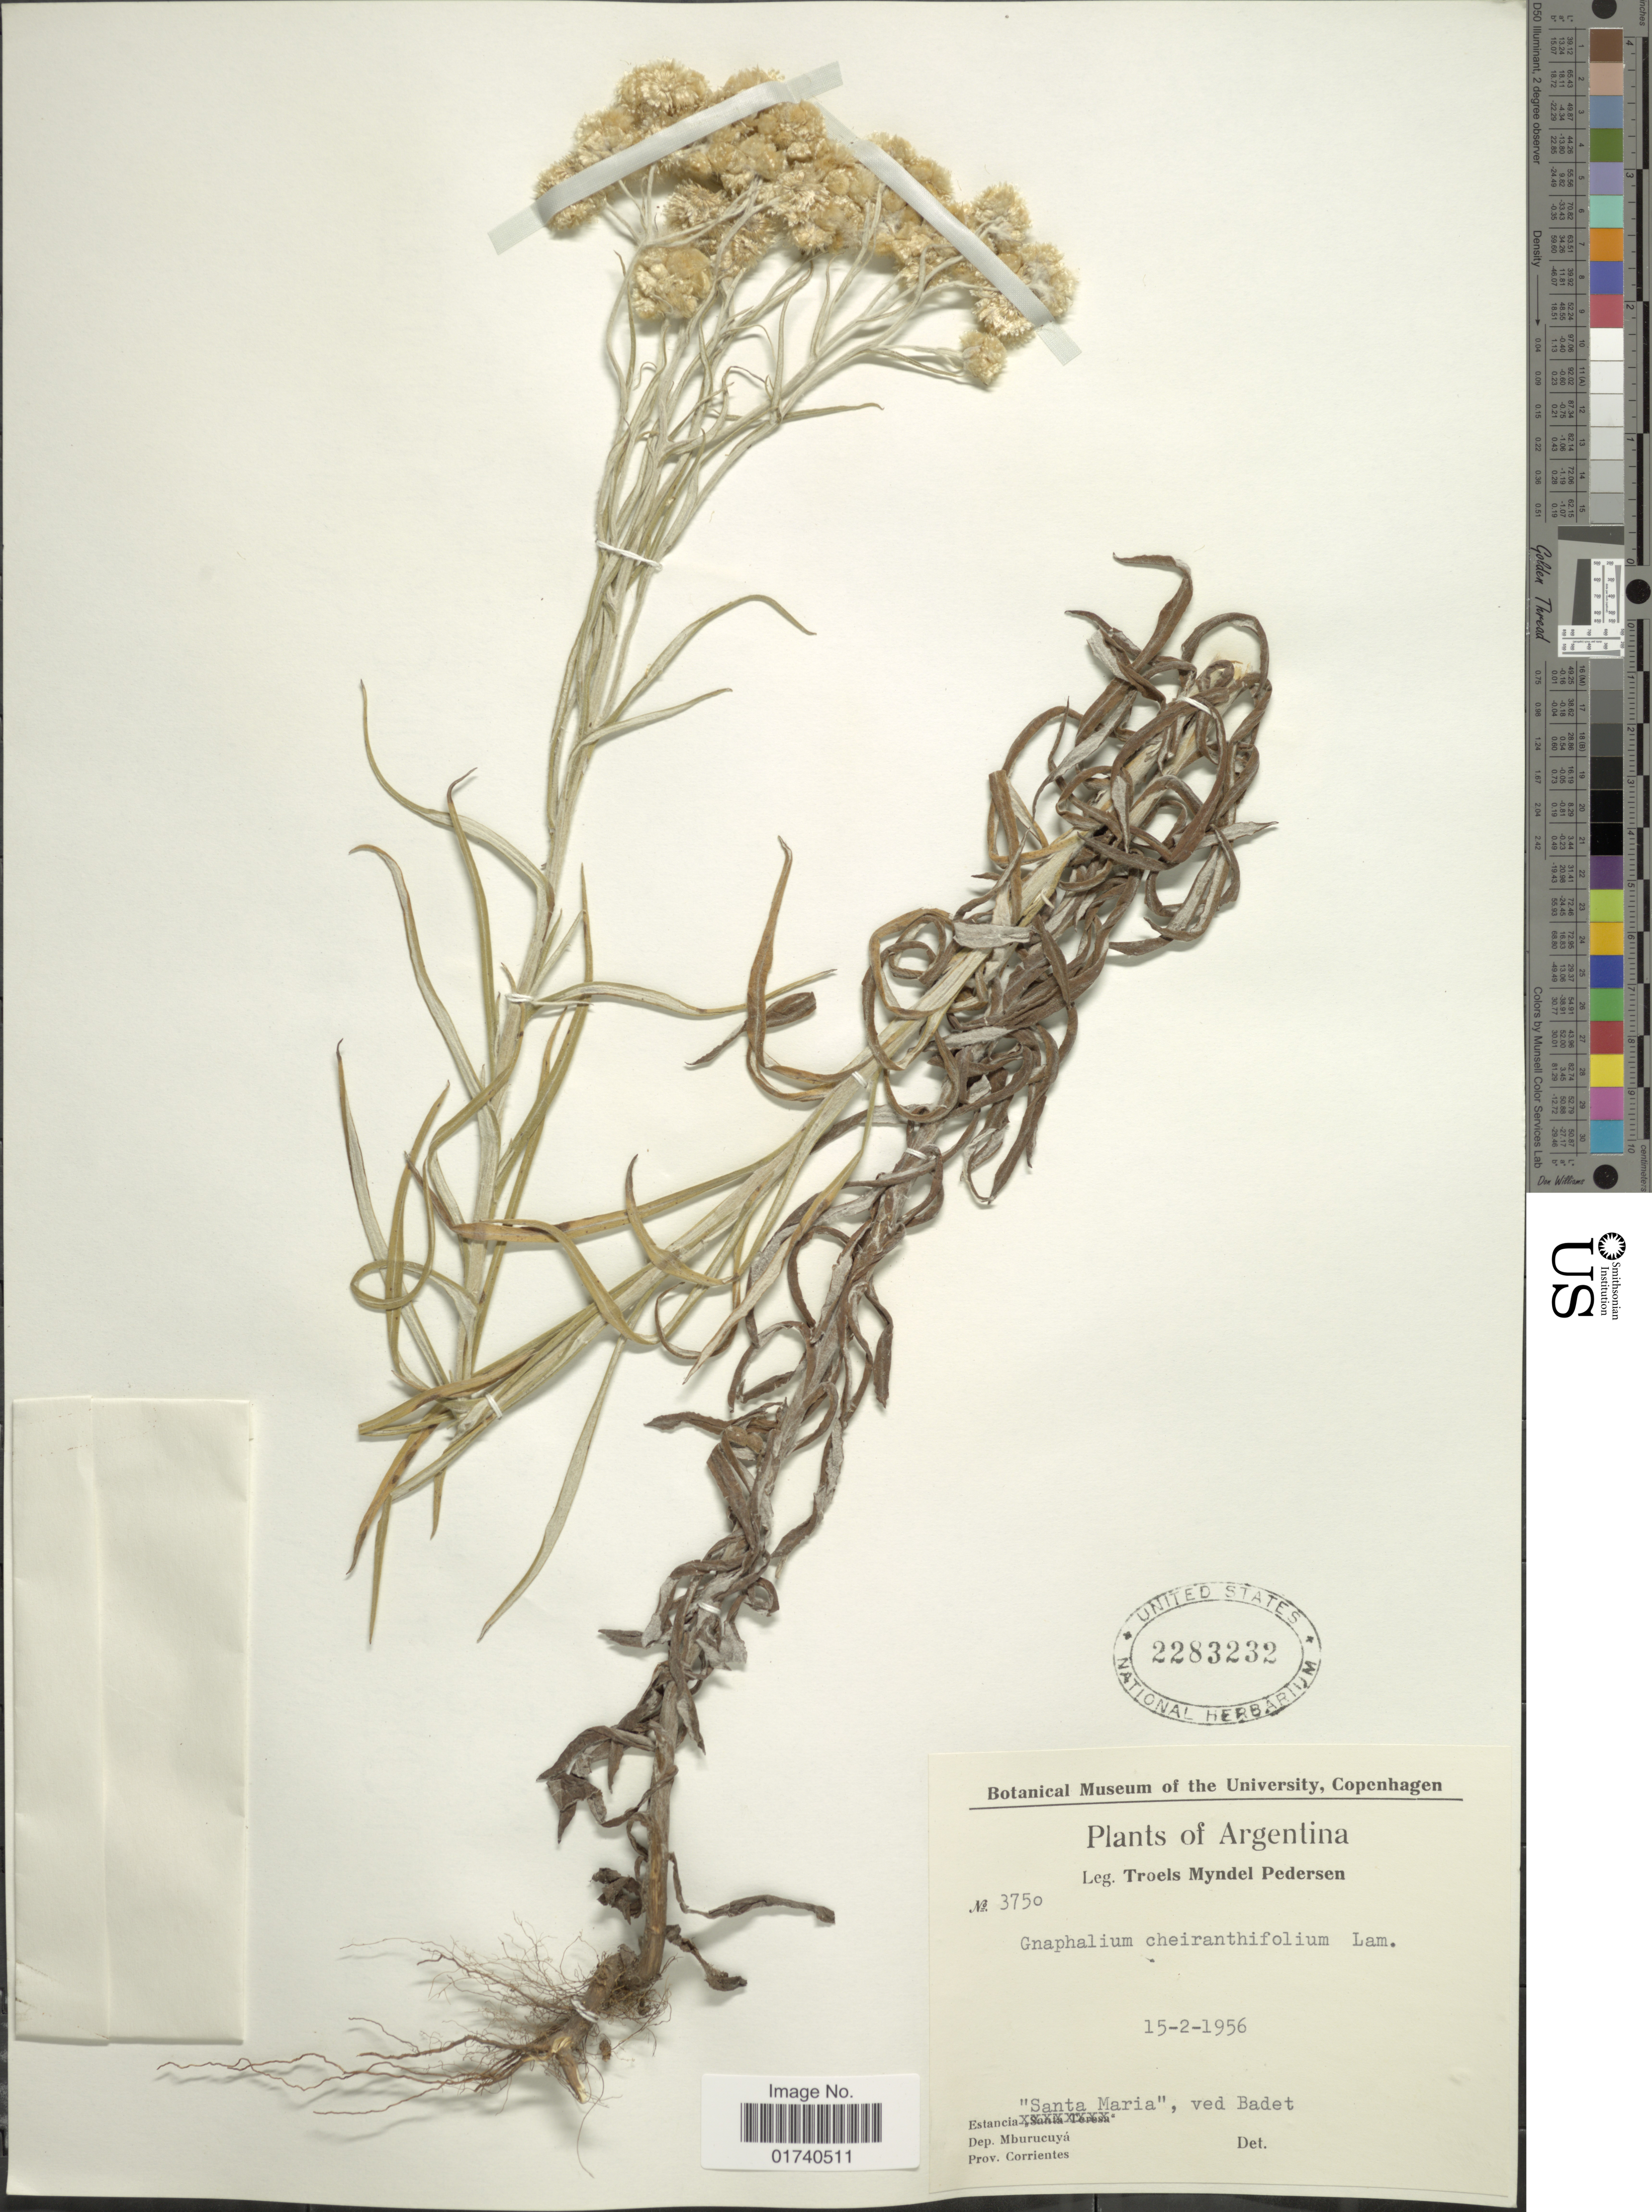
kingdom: Plantae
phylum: Tracheophyta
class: Magnoliopsida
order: Asterales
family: Asteraceae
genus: Pseudognaphalium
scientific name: Pseudognaphalium cheiranthifolium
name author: (Lam.) Hilliard & B.L. Burtt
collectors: T. Pederson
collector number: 3750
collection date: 1956-02-15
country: Argentina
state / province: Corrientes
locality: Estancia 'Santa Maria', ved Badet. Dep. Mburucuya. Prov. Corrientes.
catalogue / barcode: US 2283232